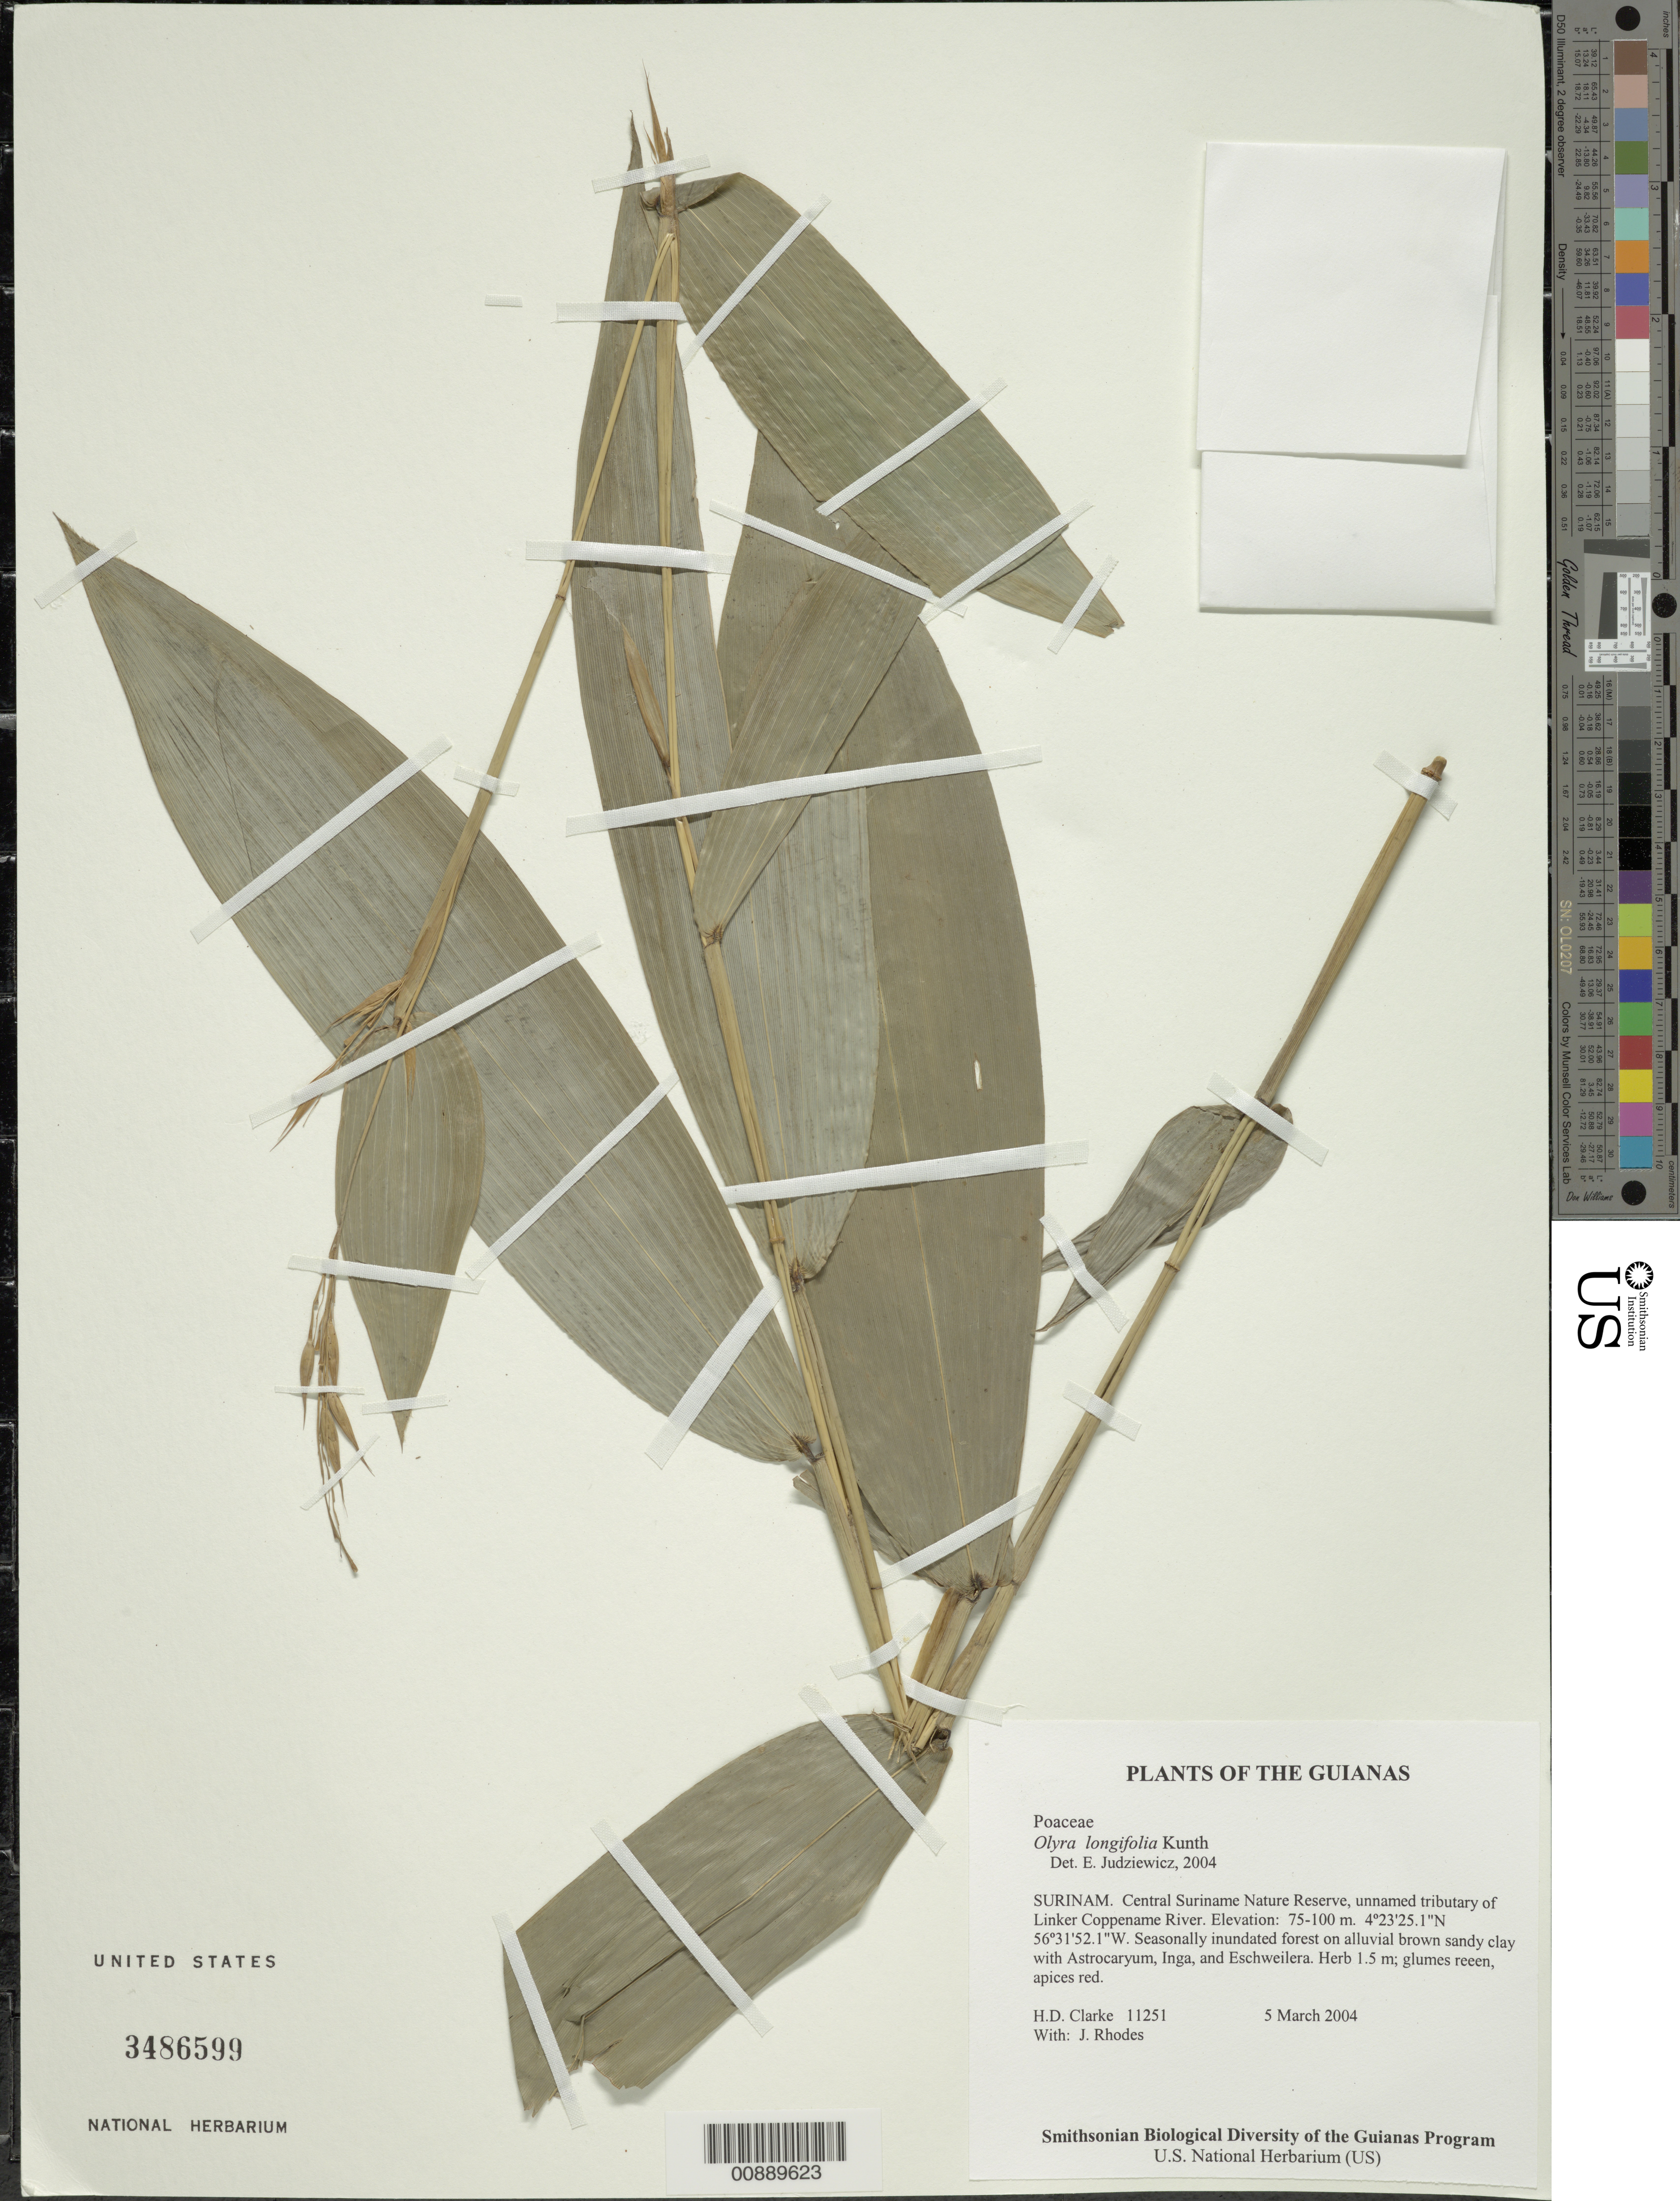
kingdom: Plantae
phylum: Tracheophyta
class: Liliopsida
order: Poales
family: Poaceae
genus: Olyra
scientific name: Olyra longifolia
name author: Kunth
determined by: Judziewicz, E. J.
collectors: H. D. Clarke & J. Rhodes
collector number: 11251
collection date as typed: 5 March 2004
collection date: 2004-03-05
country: Suriname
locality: Central Suriname Nature Reserve, unnamed tributary of Linker Coppename River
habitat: Seasonally inundated forest on alluvial brown sandy clay with Astrocaryum, Inga, and Eschweilera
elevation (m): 75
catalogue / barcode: US 3486599